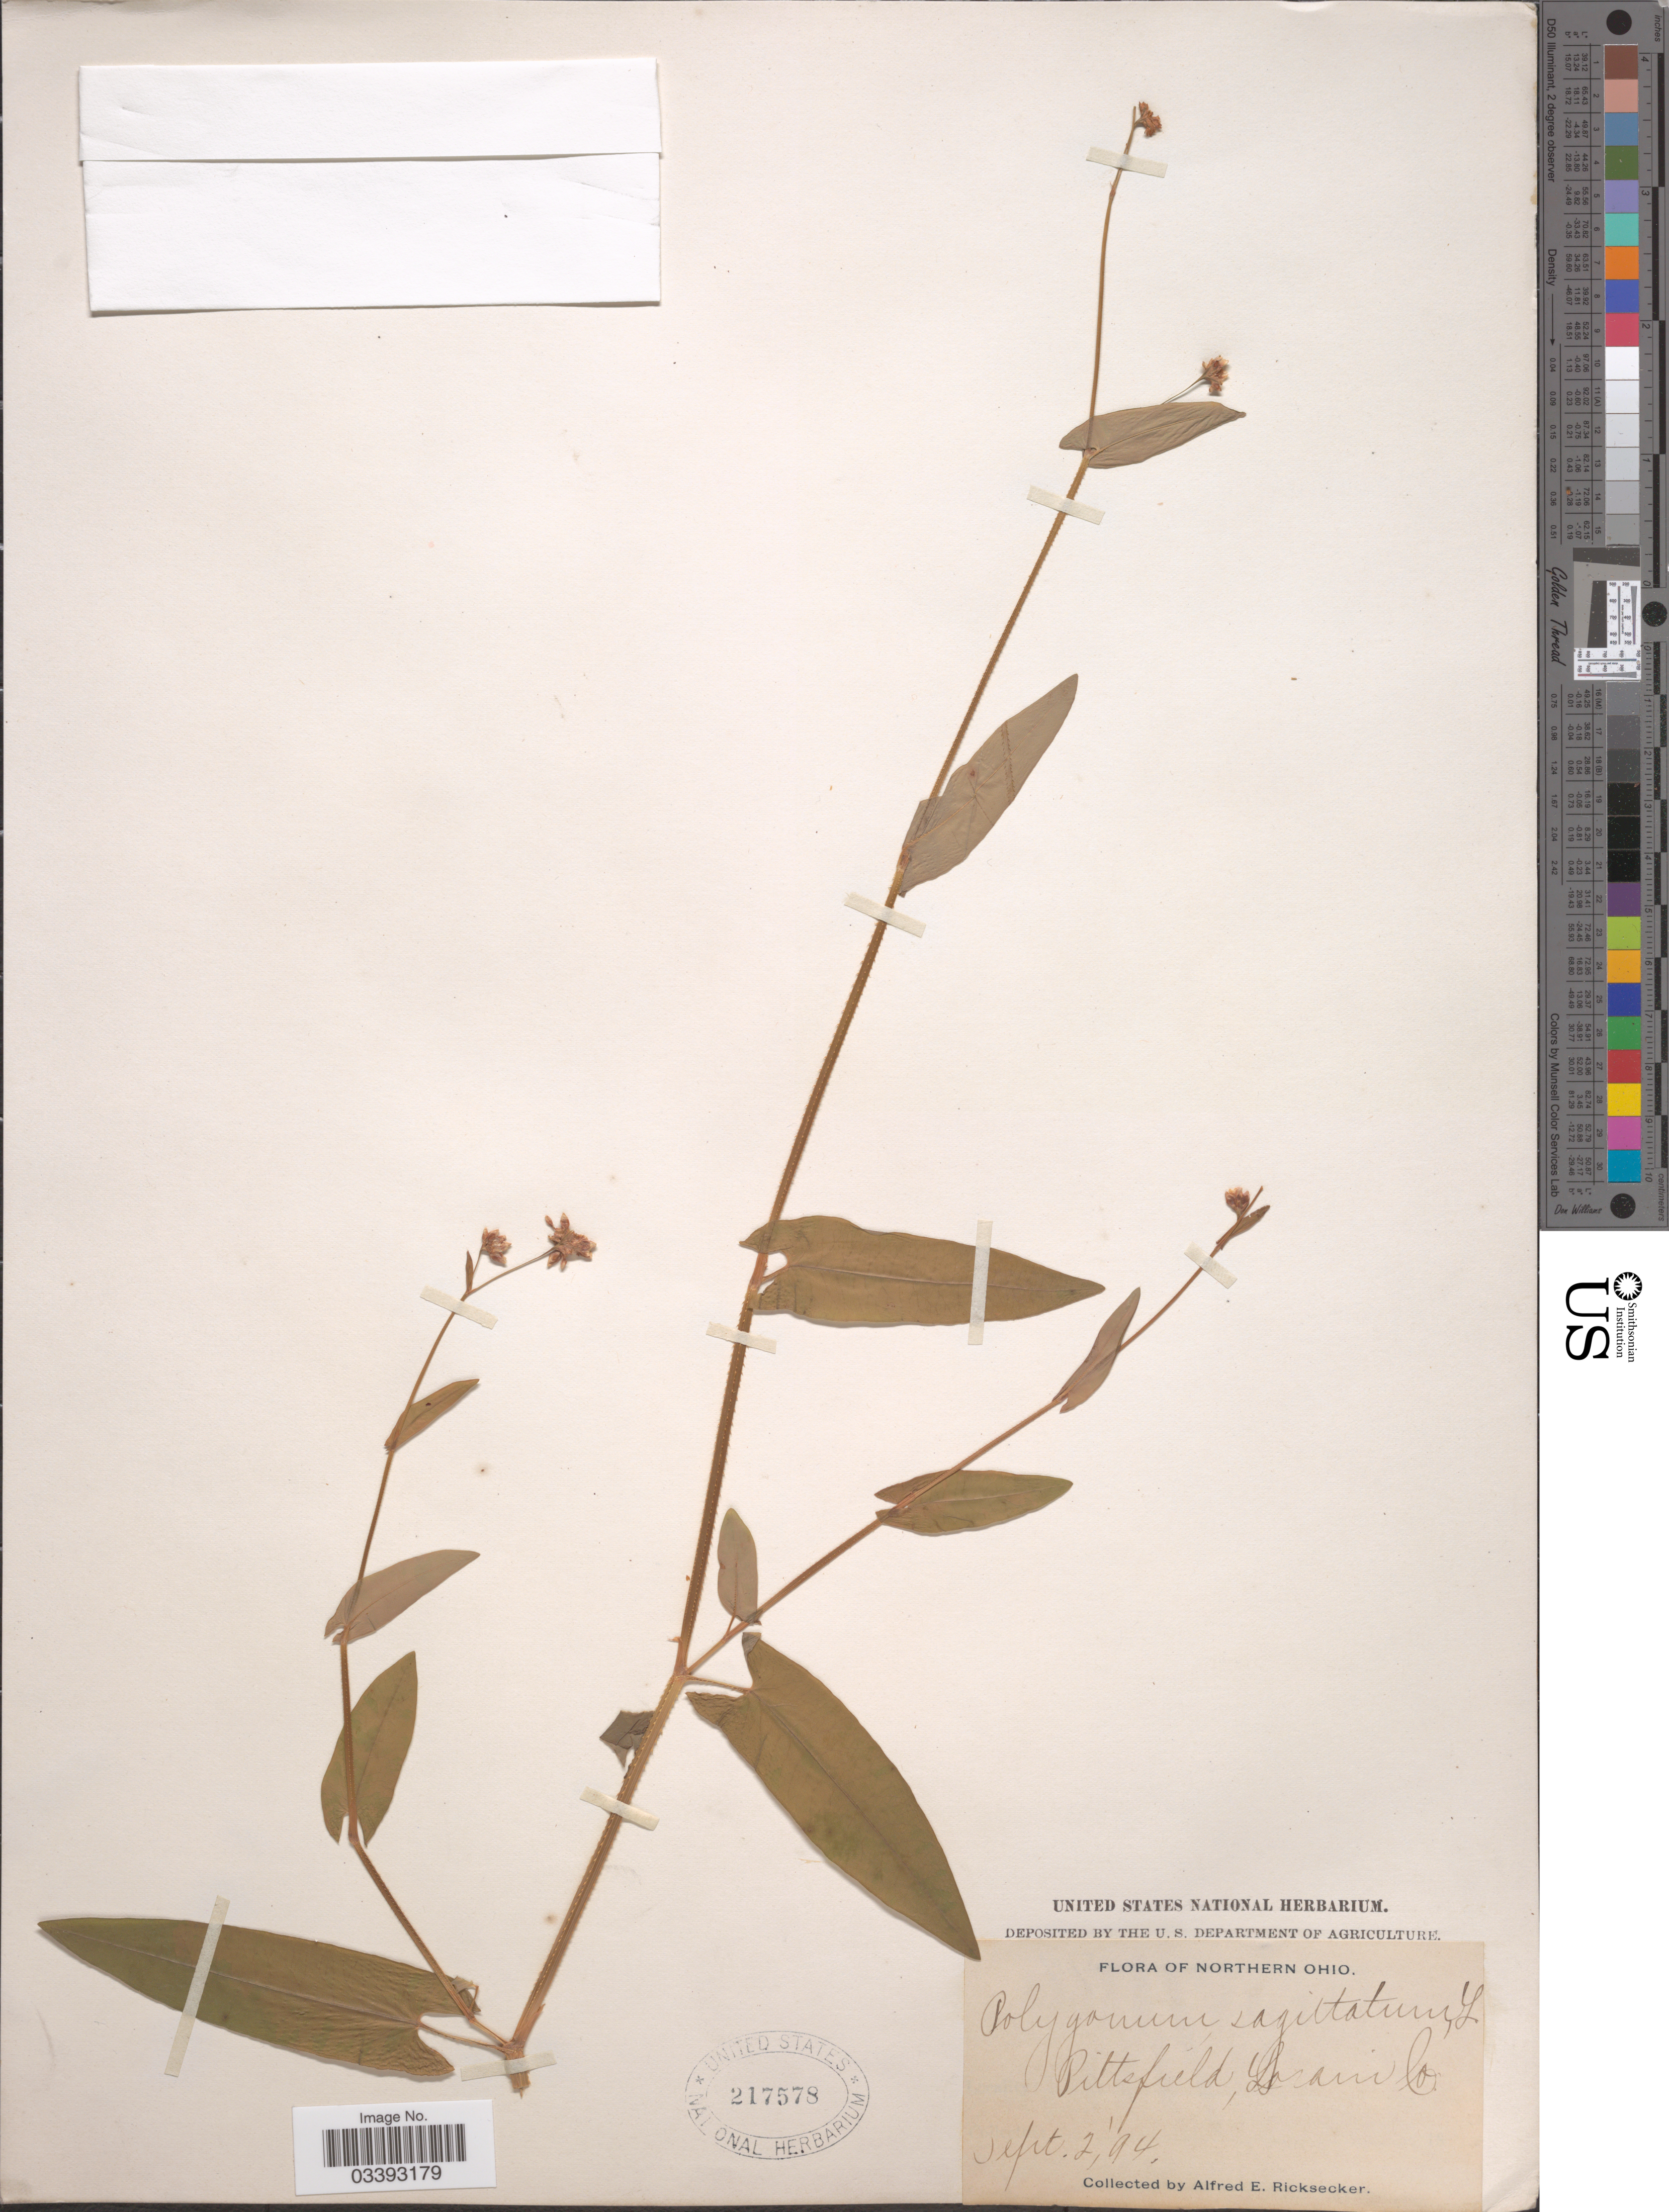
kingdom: Plantae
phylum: Tracheophyta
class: Magnoliopsida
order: Caryophyllales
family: Polygonaceae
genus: Persicaria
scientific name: Persicaria sagittata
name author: (L.) H. Gross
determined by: Atha, D. E.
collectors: A. E. Ricksecker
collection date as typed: Transcribed d/m/y: 2/9/94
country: United States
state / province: Ohio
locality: Northern Ohio. Pittsfield, Lorain Co.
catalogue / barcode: US 217578